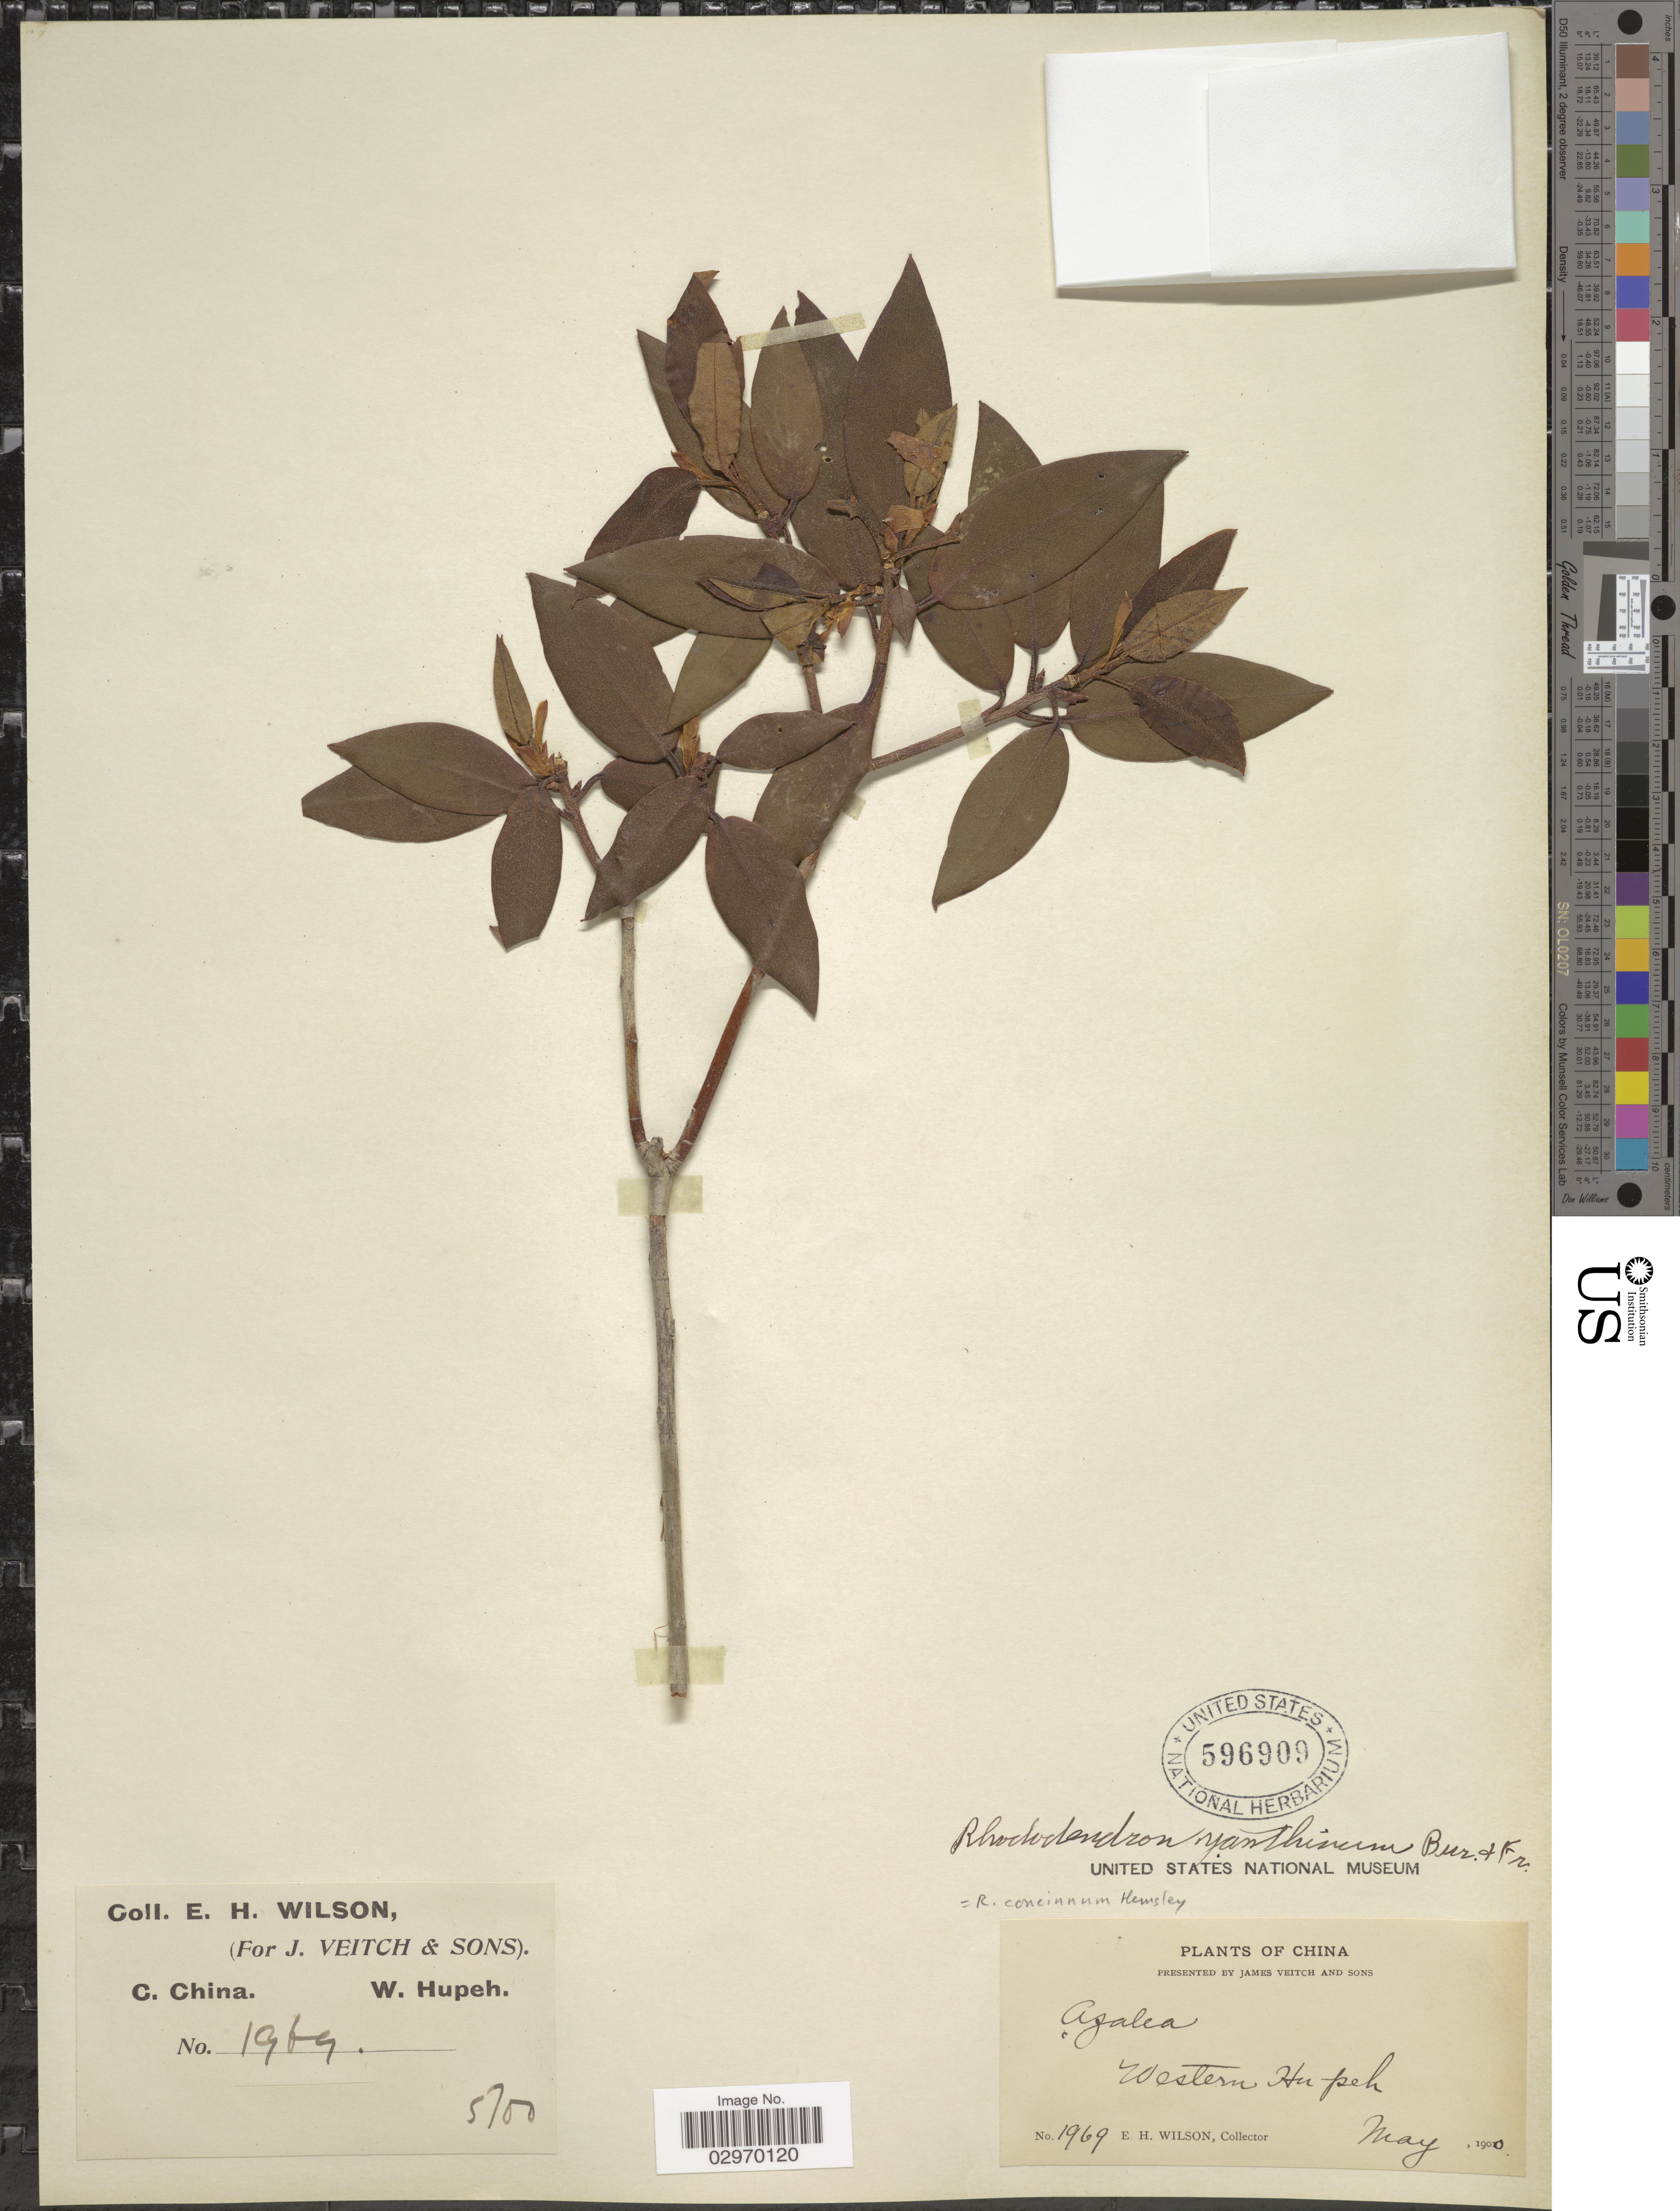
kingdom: Plantae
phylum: Tracheophyta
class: Magnoliopsida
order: Ericales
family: Ericaceae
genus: Rhododendron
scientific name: Rhododendron concinnum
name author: Hemsl.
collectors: E. Wilson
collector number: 1969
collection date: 1900-05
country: China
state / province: Hubei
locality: C. China. Western Hupeh.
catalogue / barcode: US 596909